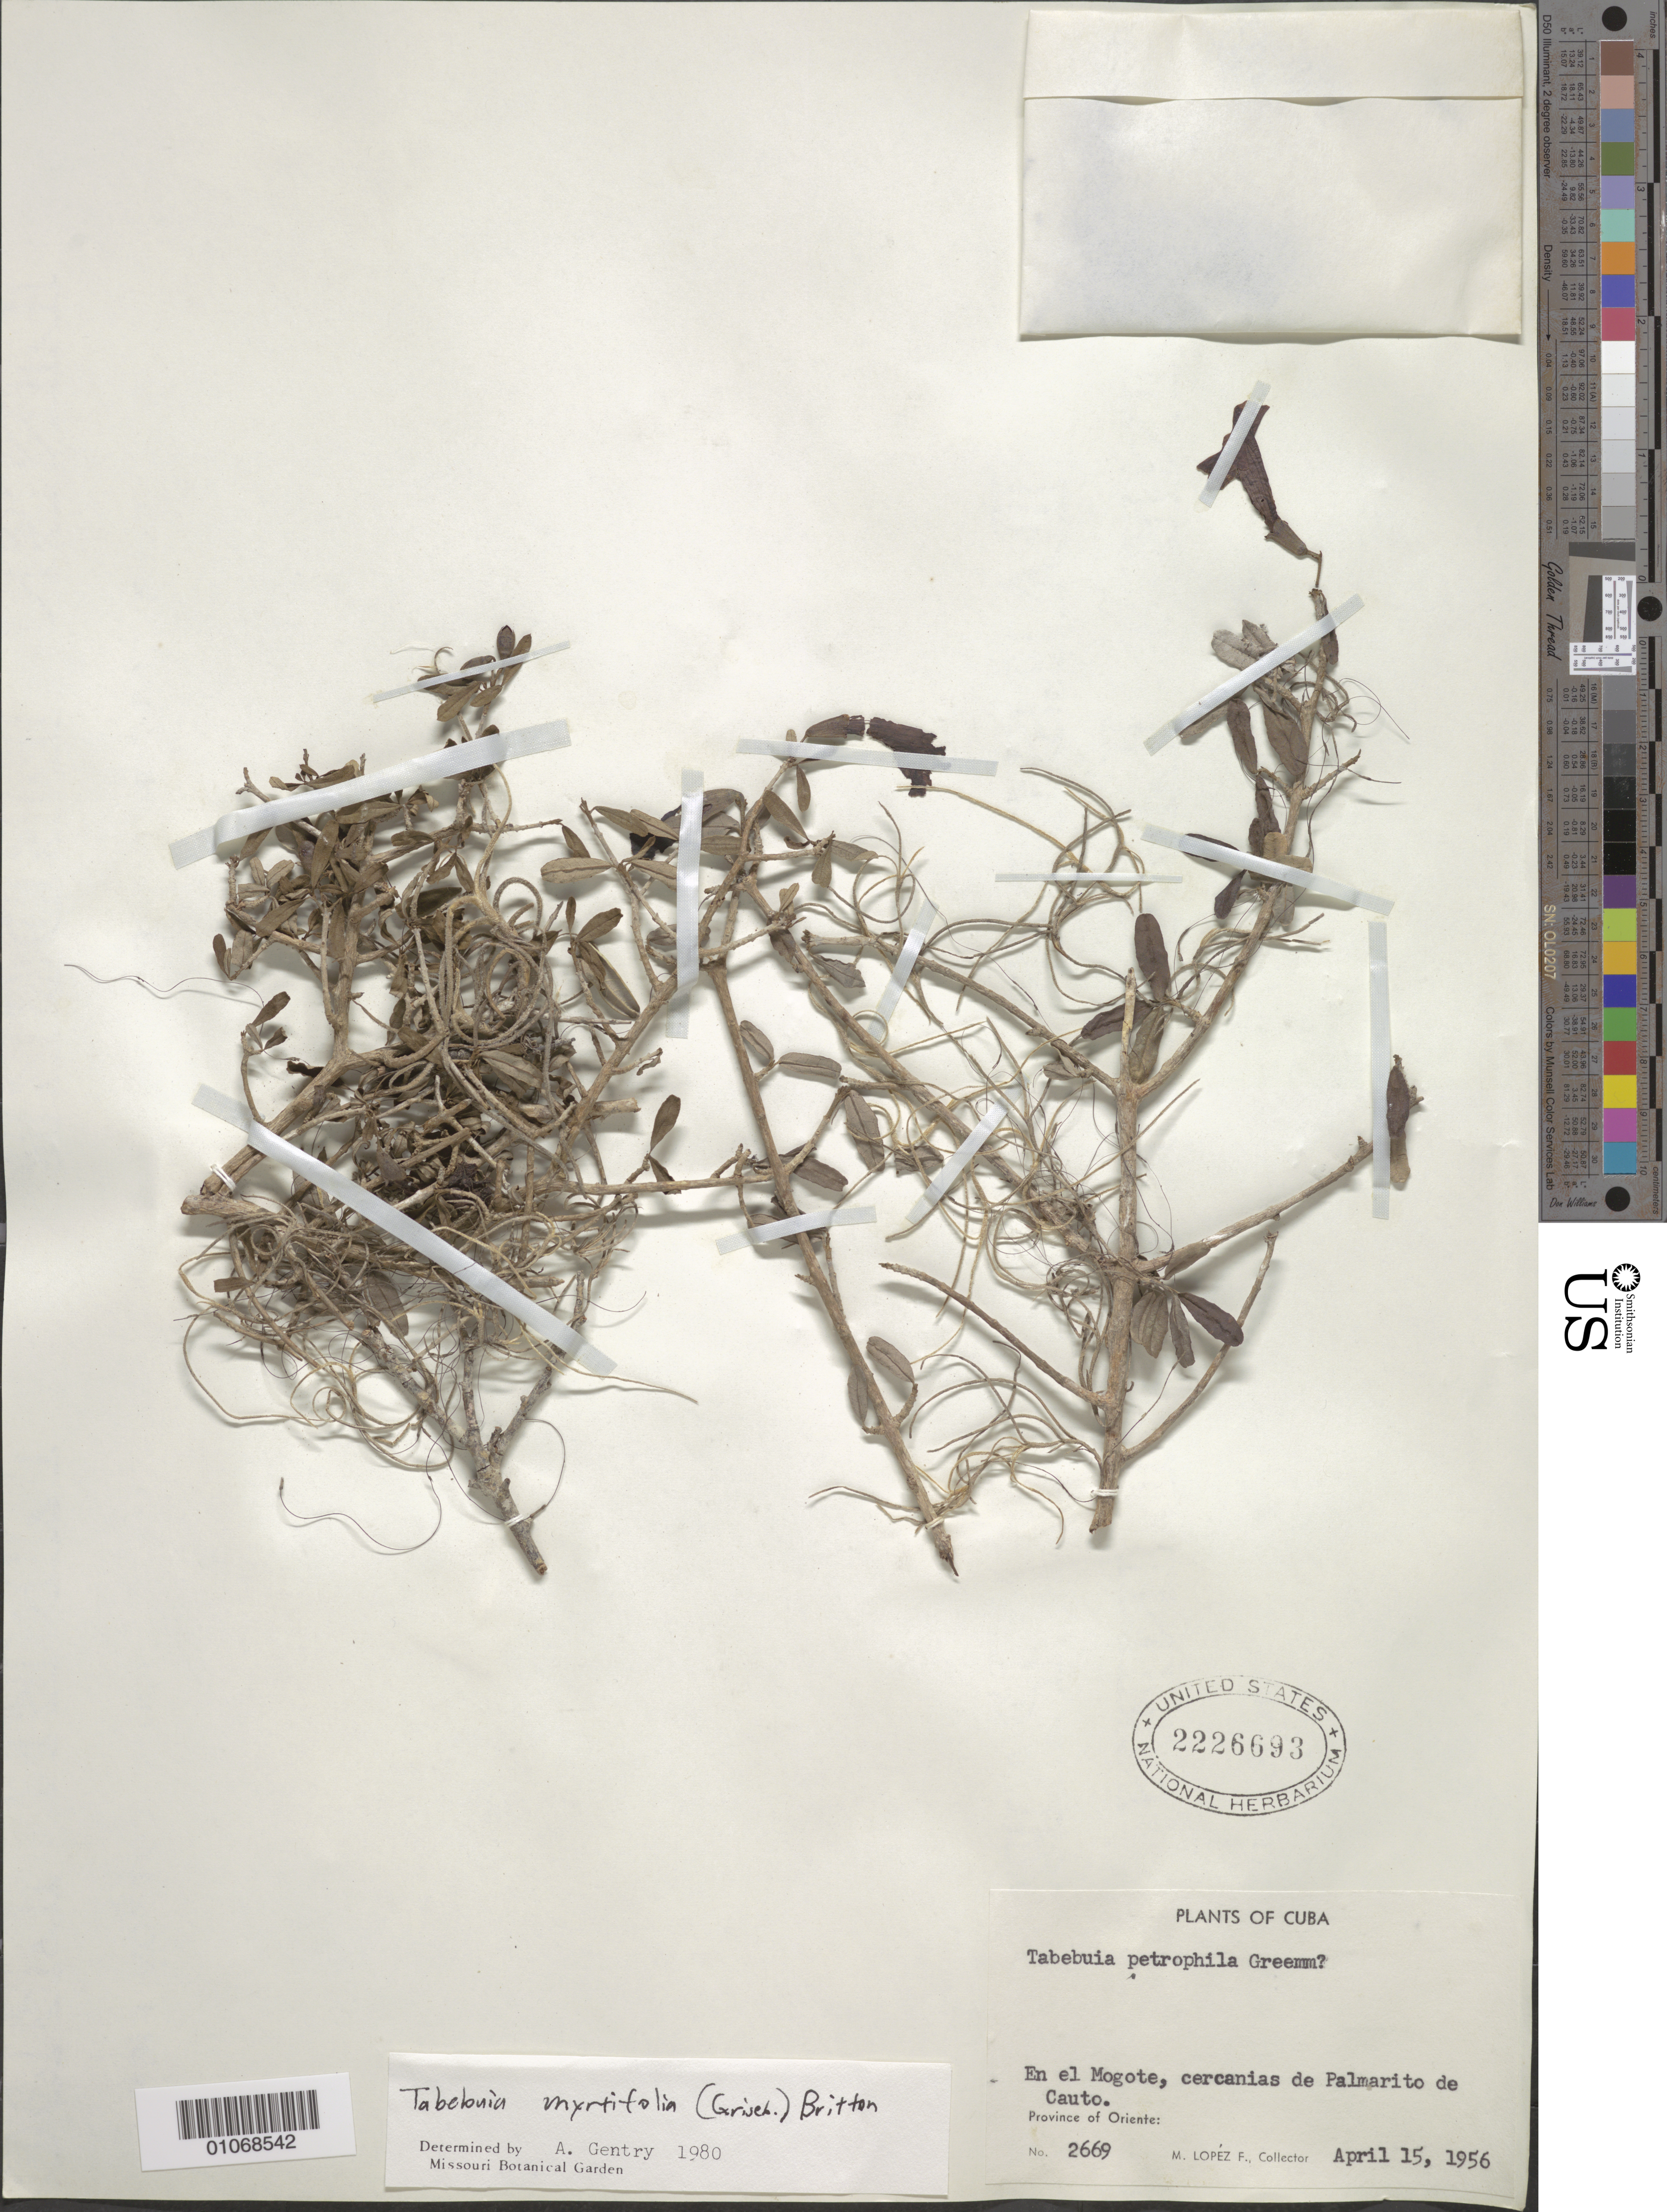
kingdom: Plantae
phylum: Tracheophyta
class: Magnoliopsida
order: Lamiales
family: Bignoniaceae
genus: Tabebuia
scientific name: Tabebuia myrtifolia var. myrtifolia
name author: (Griseb.) Britton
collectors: M. López Figueiras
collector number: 2669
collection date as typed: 15 Apr 1956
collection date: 1956-04-15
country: Cuba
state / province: Oriente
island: Cuba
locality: In el Mogote, near Palmarito de Cauto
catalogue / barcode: US 2226693